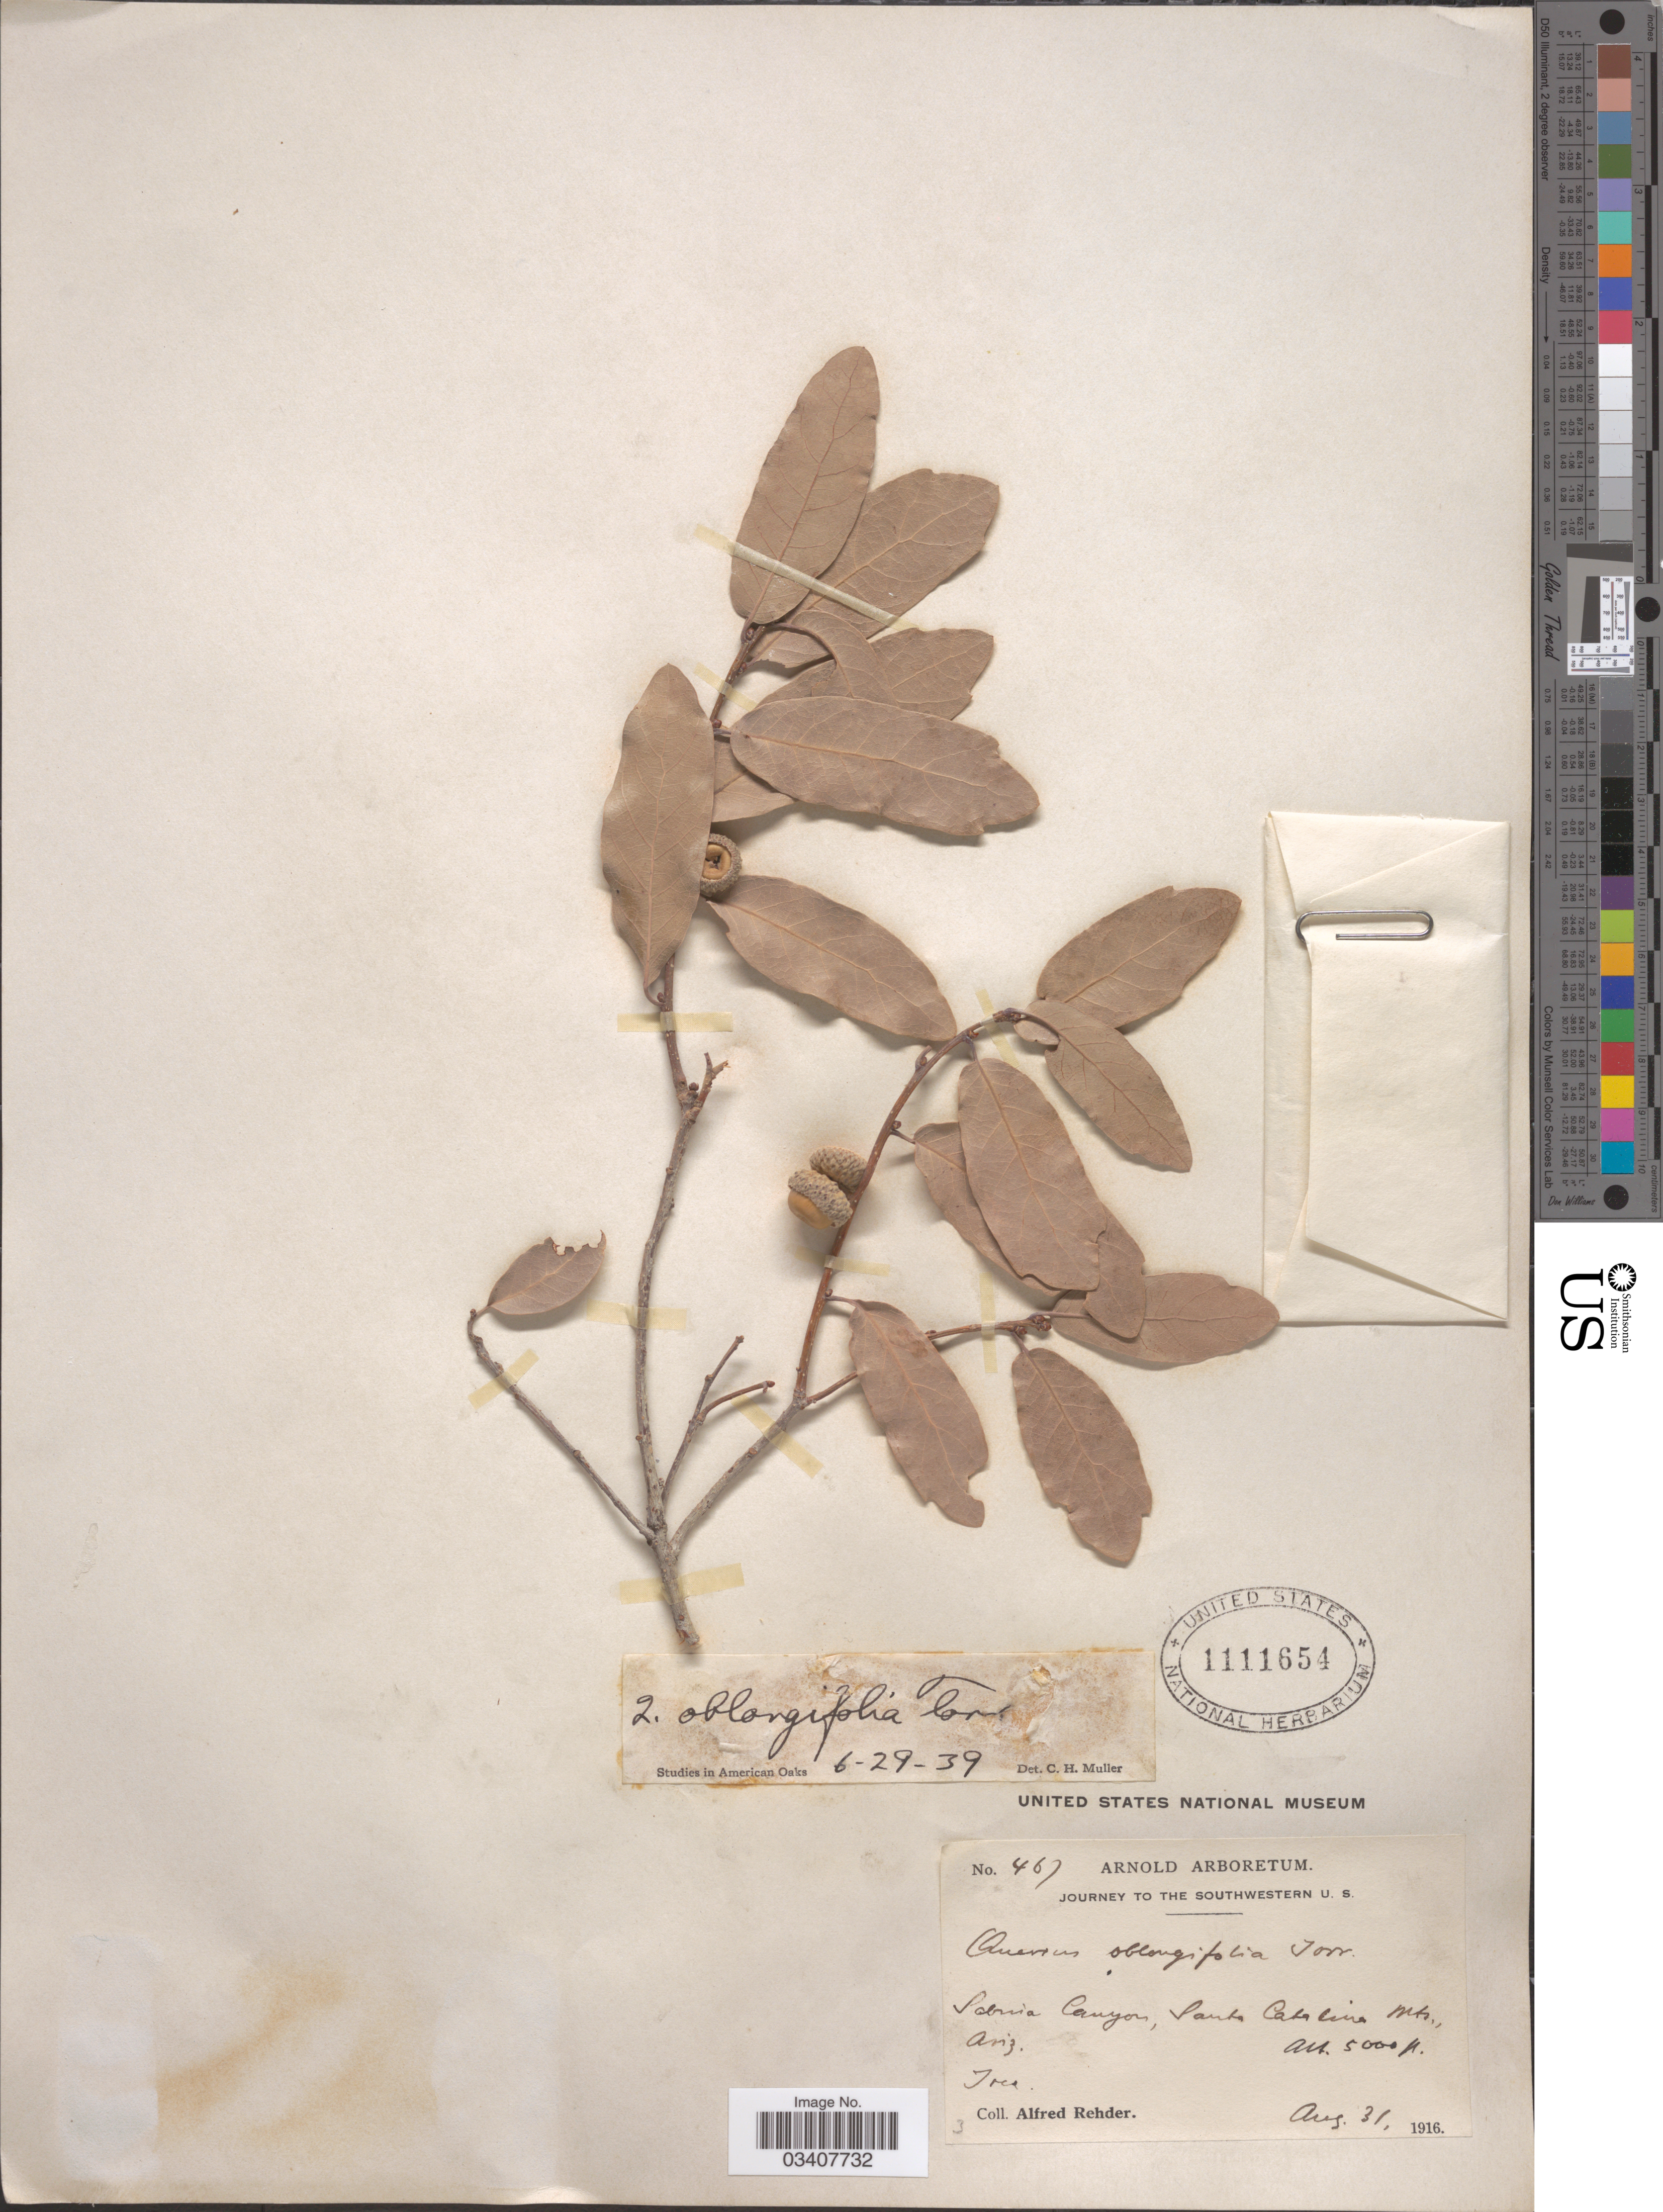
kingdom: Plantae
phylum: Tracheophyta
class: Magnoliopsida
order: Fagales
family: Fagaceae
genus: Quercus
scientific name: Quercus oblongifolia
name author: Torr.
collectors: A. Rehder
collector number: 467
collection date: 1916-08-31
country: United States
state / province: Arizona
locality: Southwestern U. S. Sabino Canyon, Santa Catalina Mts.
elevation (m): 1524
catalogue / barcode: US 1111654